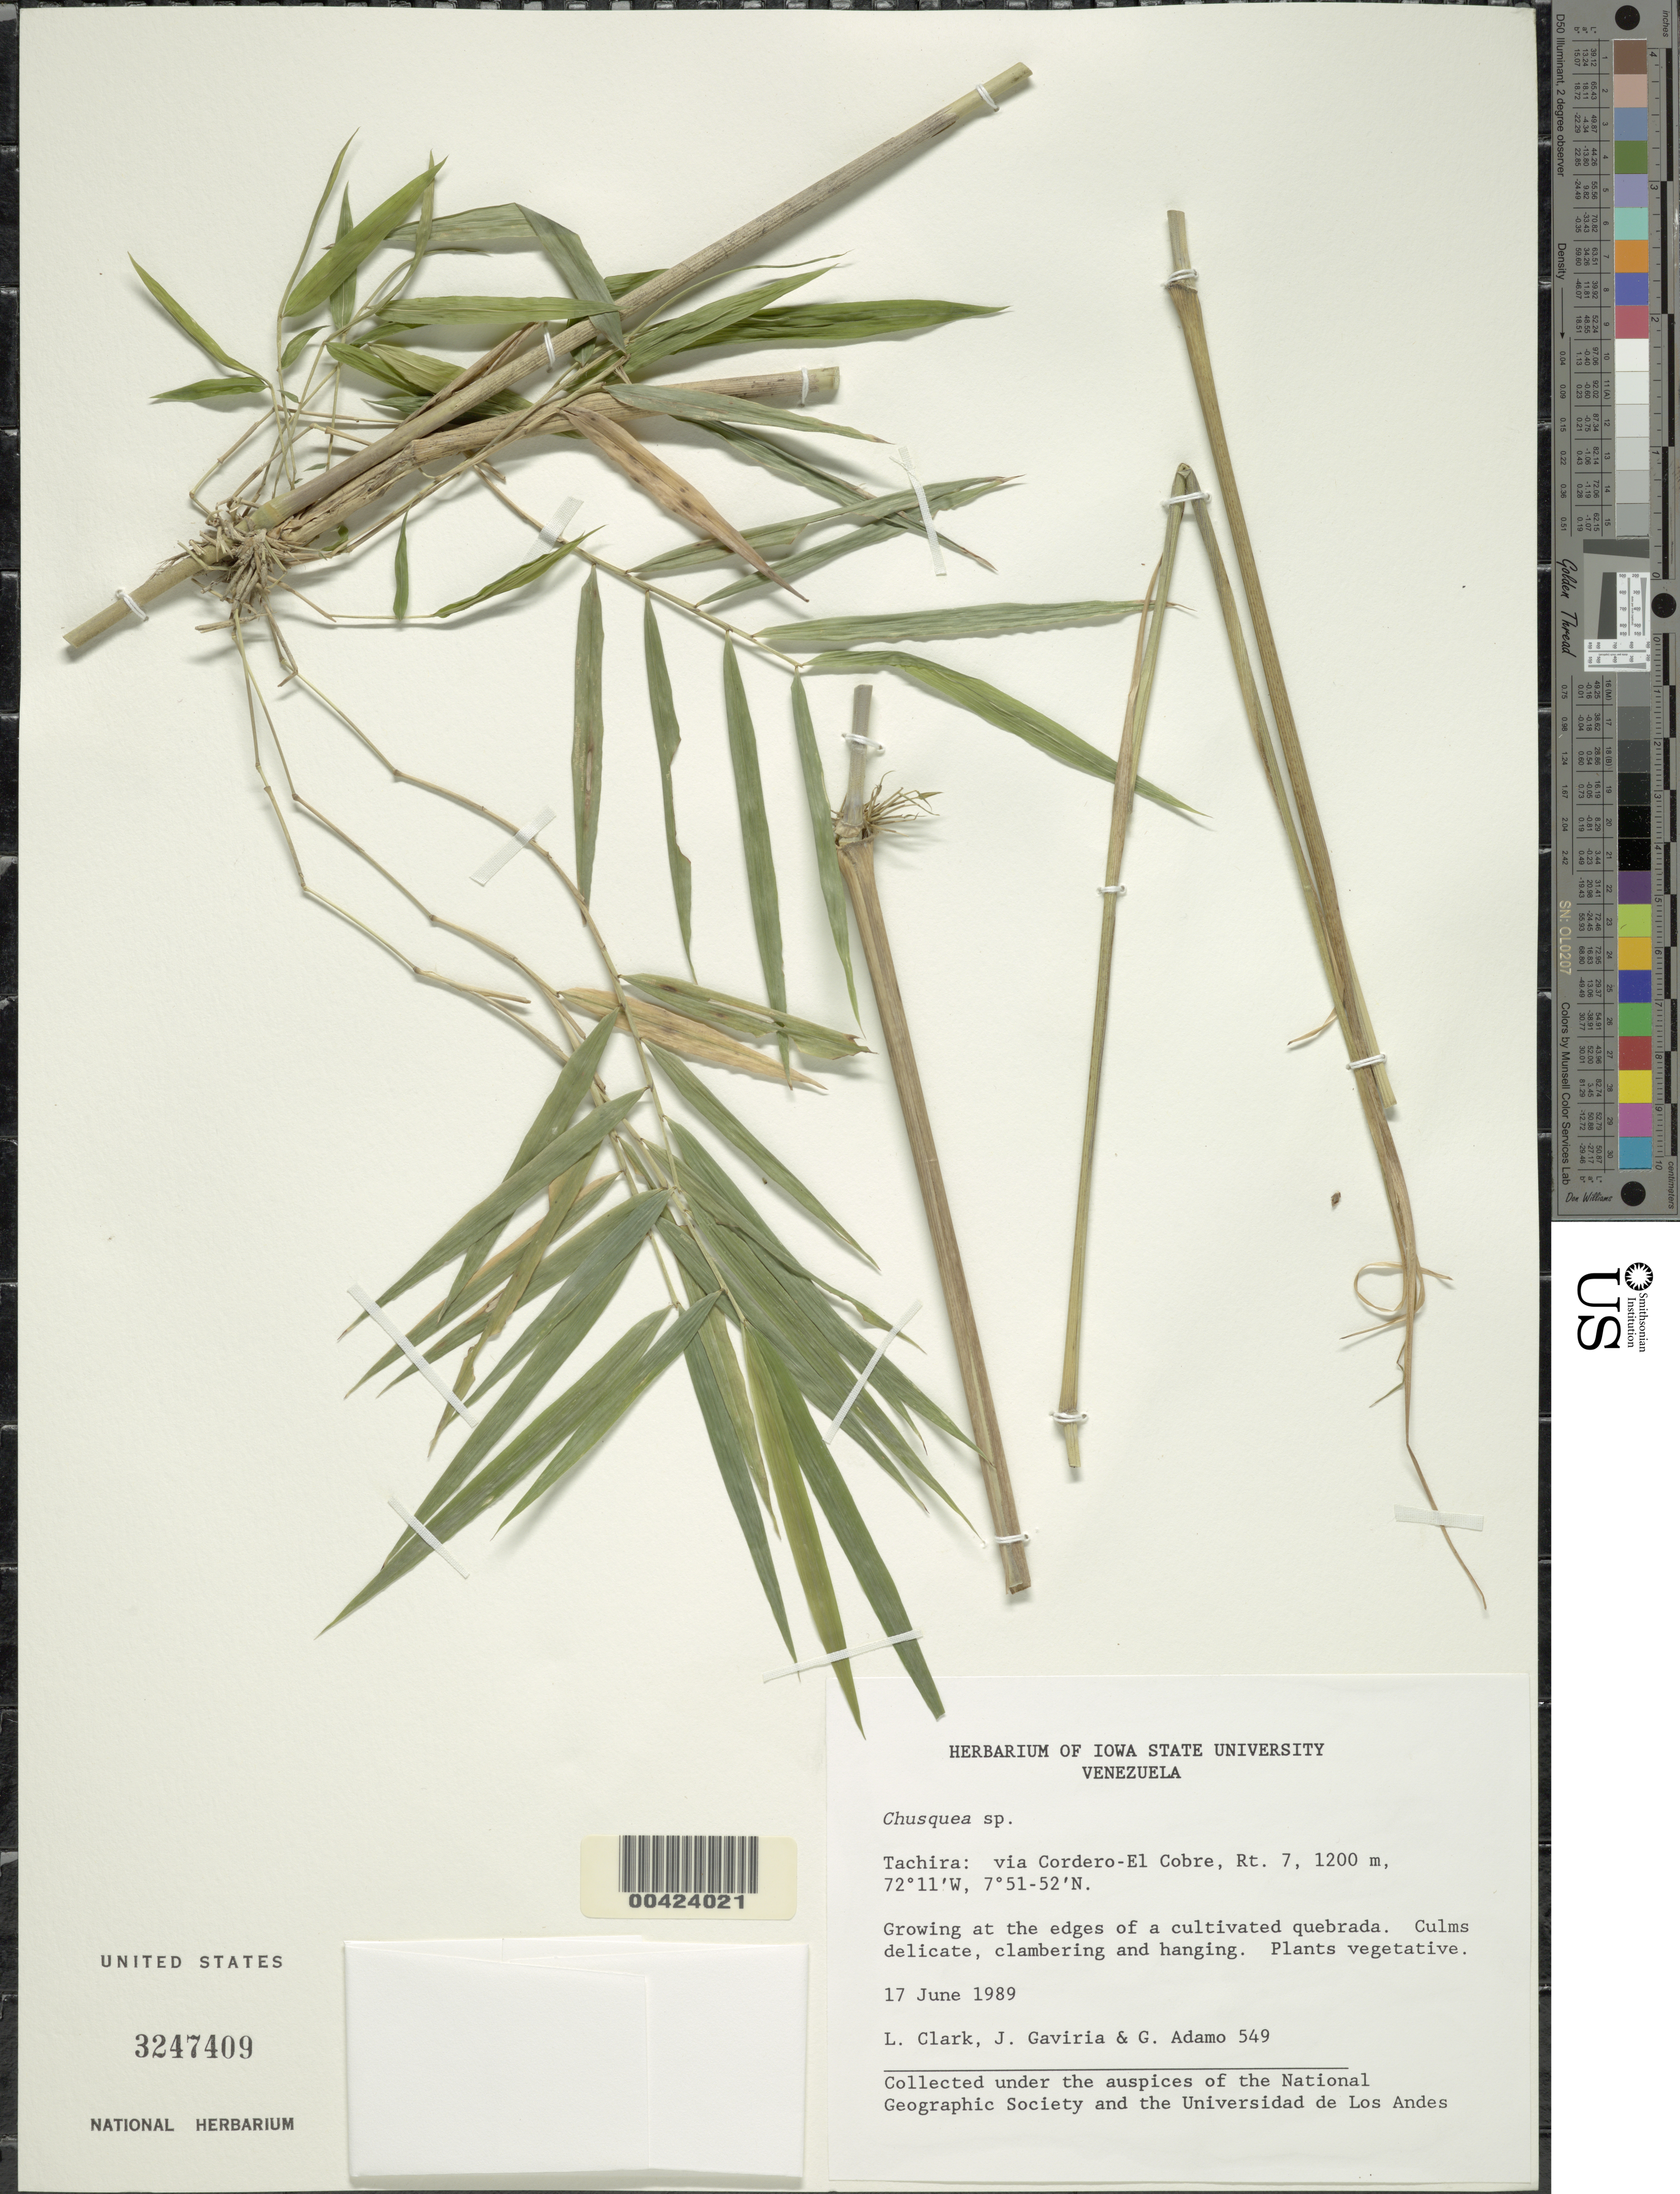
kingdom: Plantae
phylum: Tracheophyta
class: Liliopsida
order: Poales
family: Poaceae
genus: Chusquea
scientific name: Chusquea sp.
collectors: L. G. Clark, J. Gaviria & G. Adamo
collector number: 549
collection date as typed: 17 Jun 1989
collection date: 1989-06-17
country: Venezuela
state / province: Tachira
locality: Via cordero - el cobre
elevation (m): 1200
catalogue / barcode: US 3247409